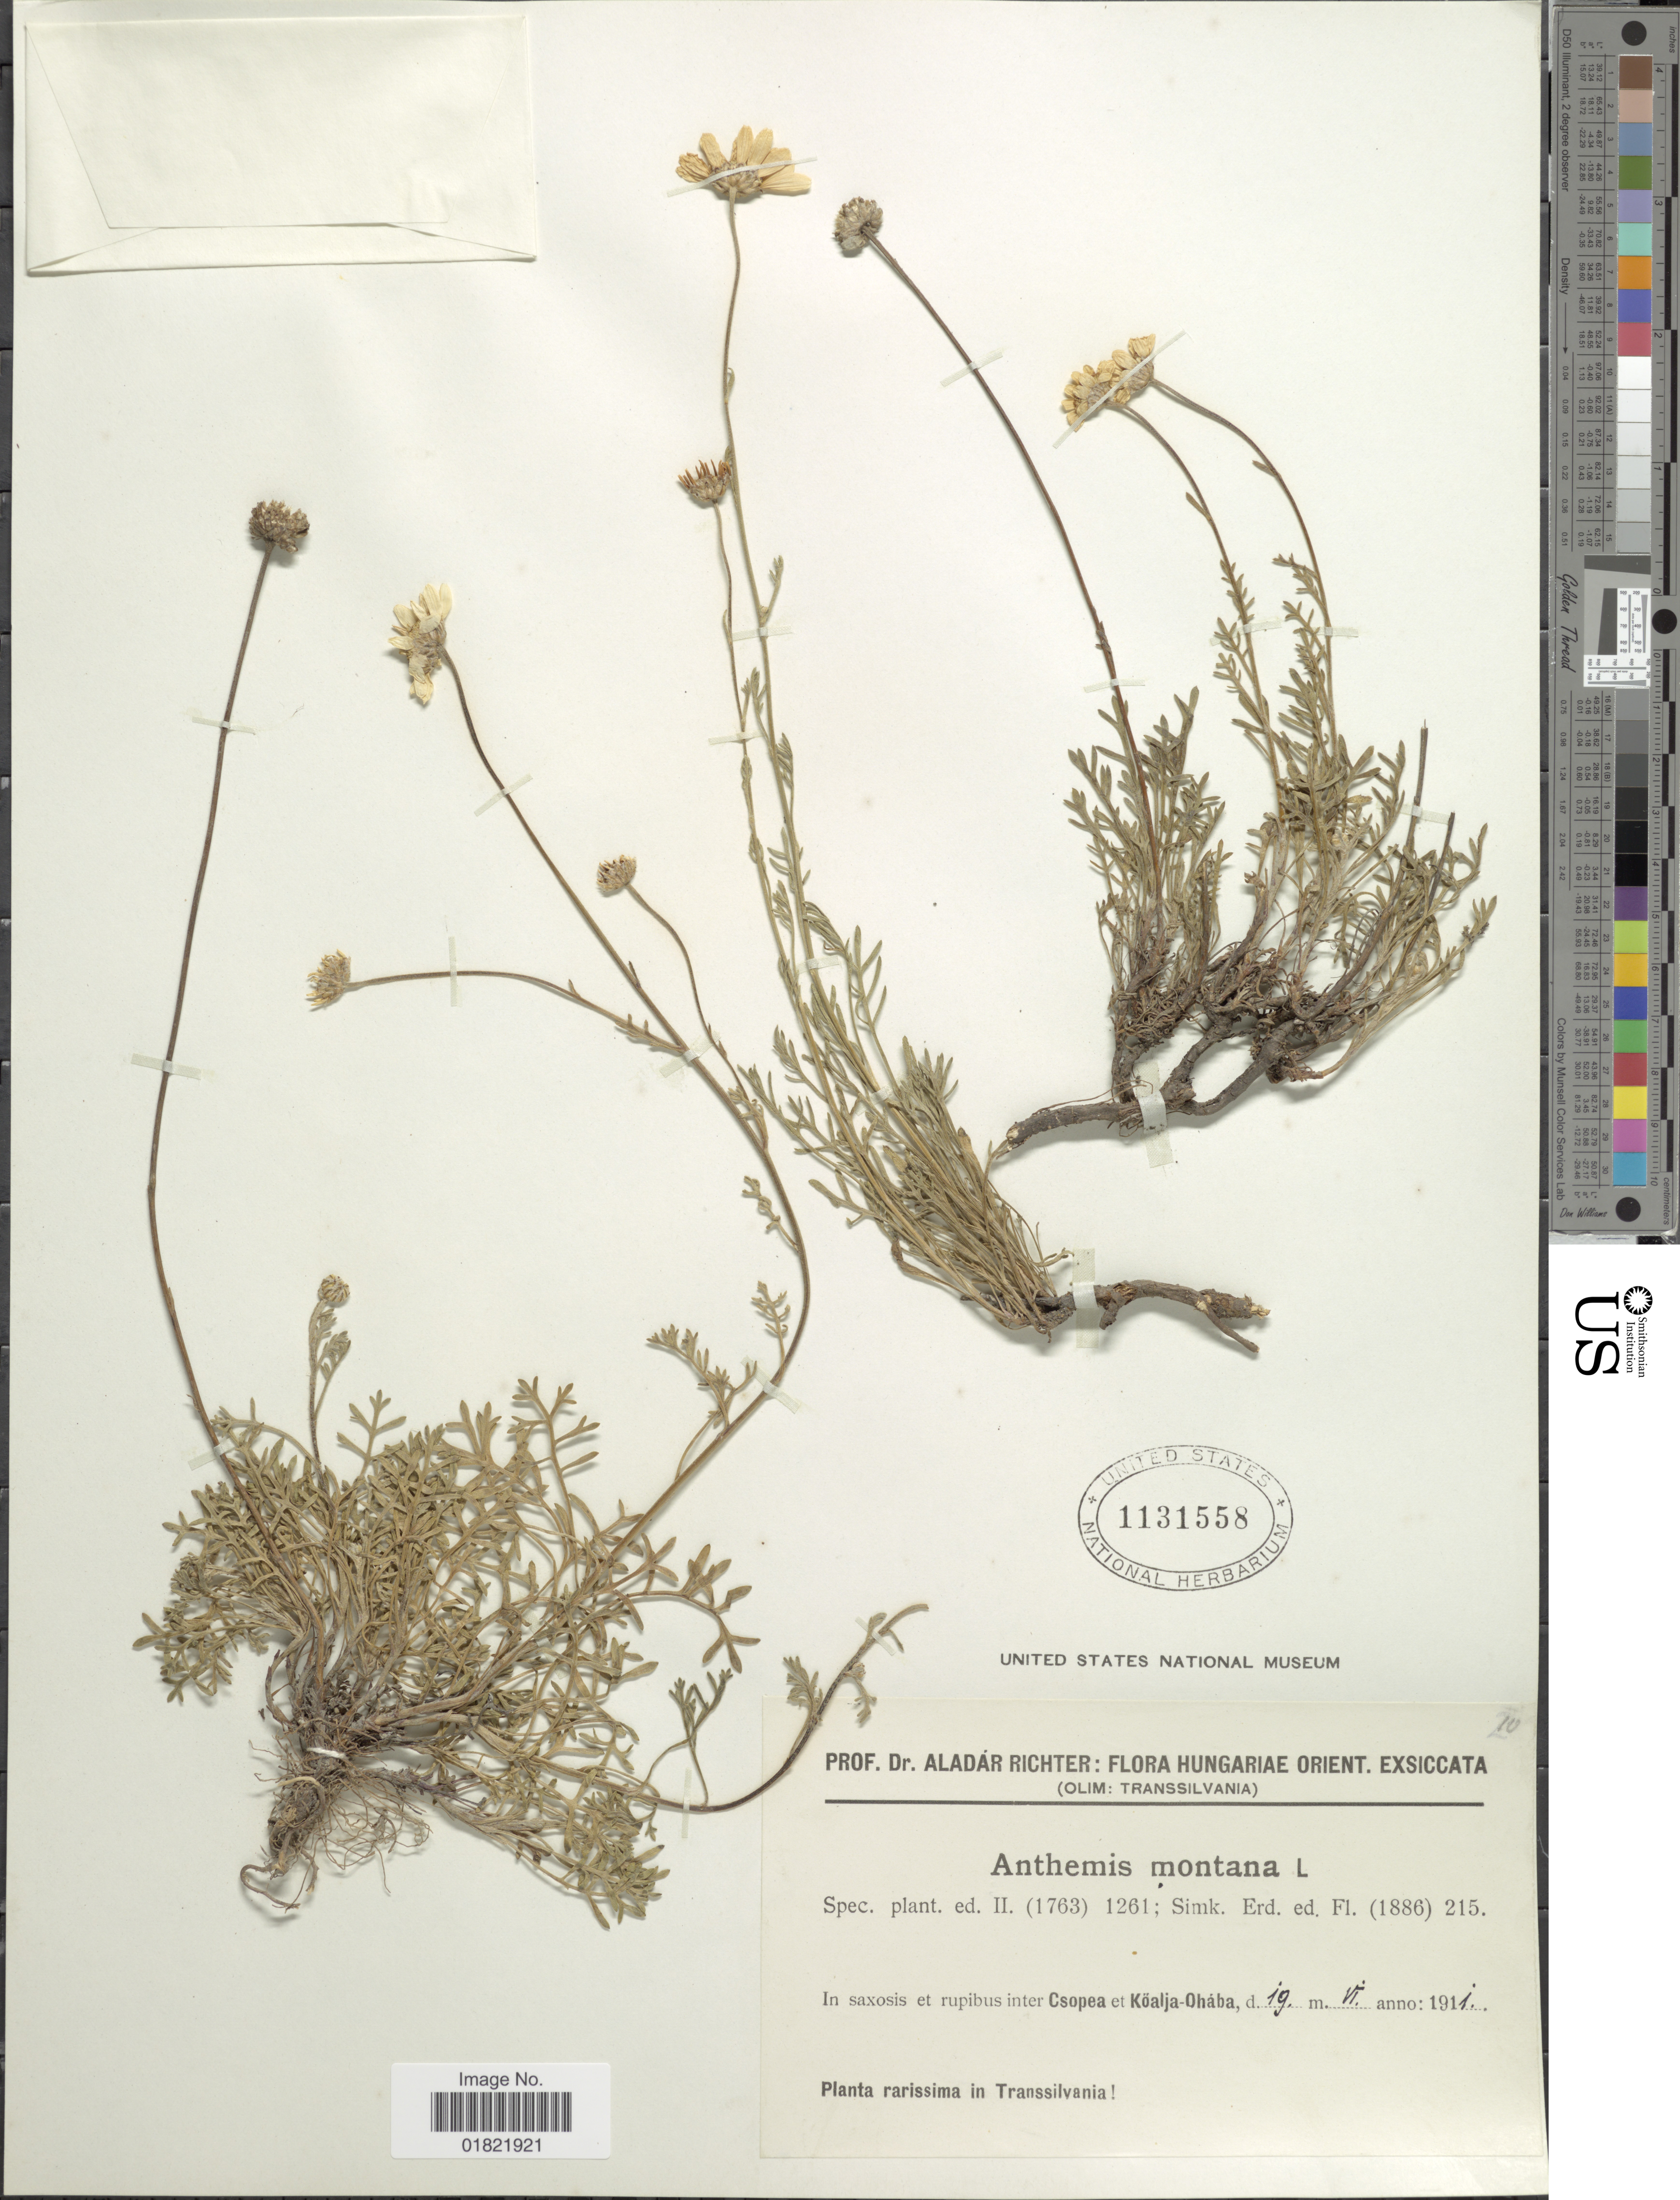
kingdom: Plantae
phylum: Tracheophyta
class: Magnoliopsida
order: Asterales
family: Asteraceae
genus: Anthemis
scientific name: Anthemis montana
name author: L.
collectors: A. Richter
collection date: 1911-06-19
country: Hungary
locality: In saxosis et rupibus inter Csopea et Koalja-Ohaba, Transsilvania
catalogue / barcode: US 1131558